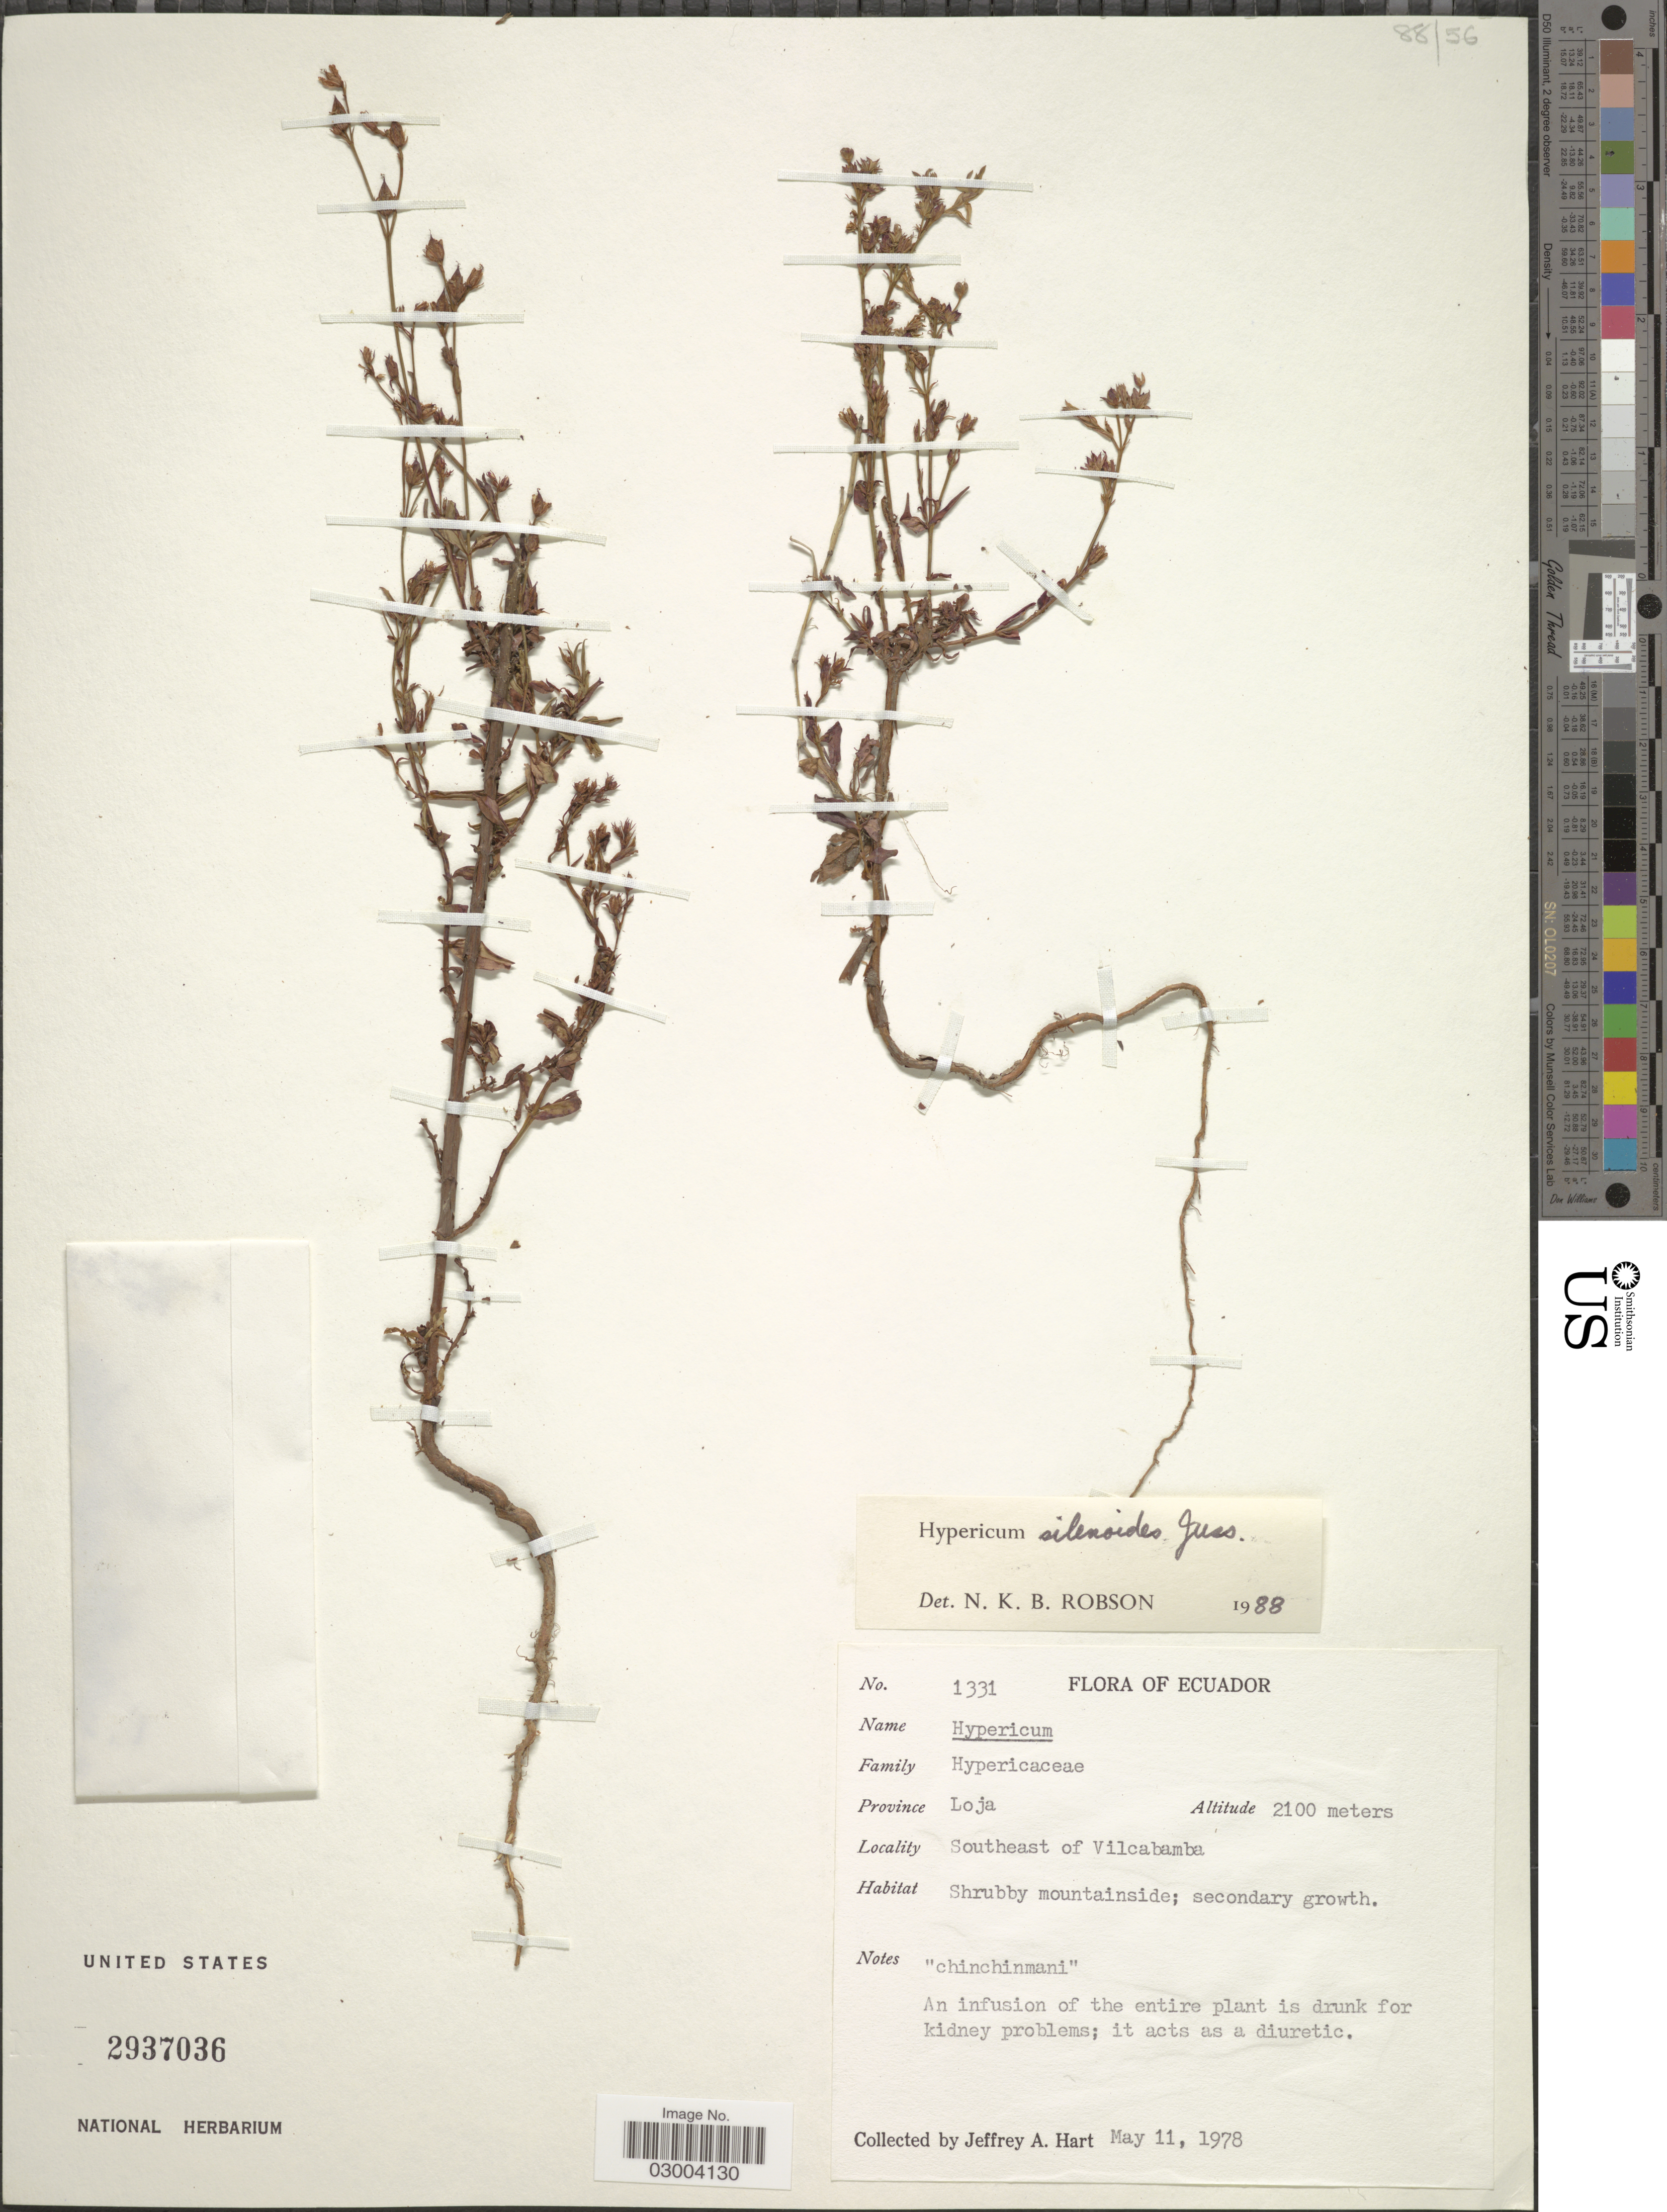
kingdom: Plantae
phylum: Tracheophyta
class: Magnoliopsida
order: Malpighiales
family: Hypericaceae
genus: Hypericum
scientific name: Hypericum silenoides subsp. silenoides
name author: Juss.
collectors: J. A. Hart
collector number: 1331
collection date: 1978-05-11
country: Ecuador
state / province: Loja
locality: Southeast of Vilcabamba.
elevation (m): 2100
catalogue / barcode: US 2937036